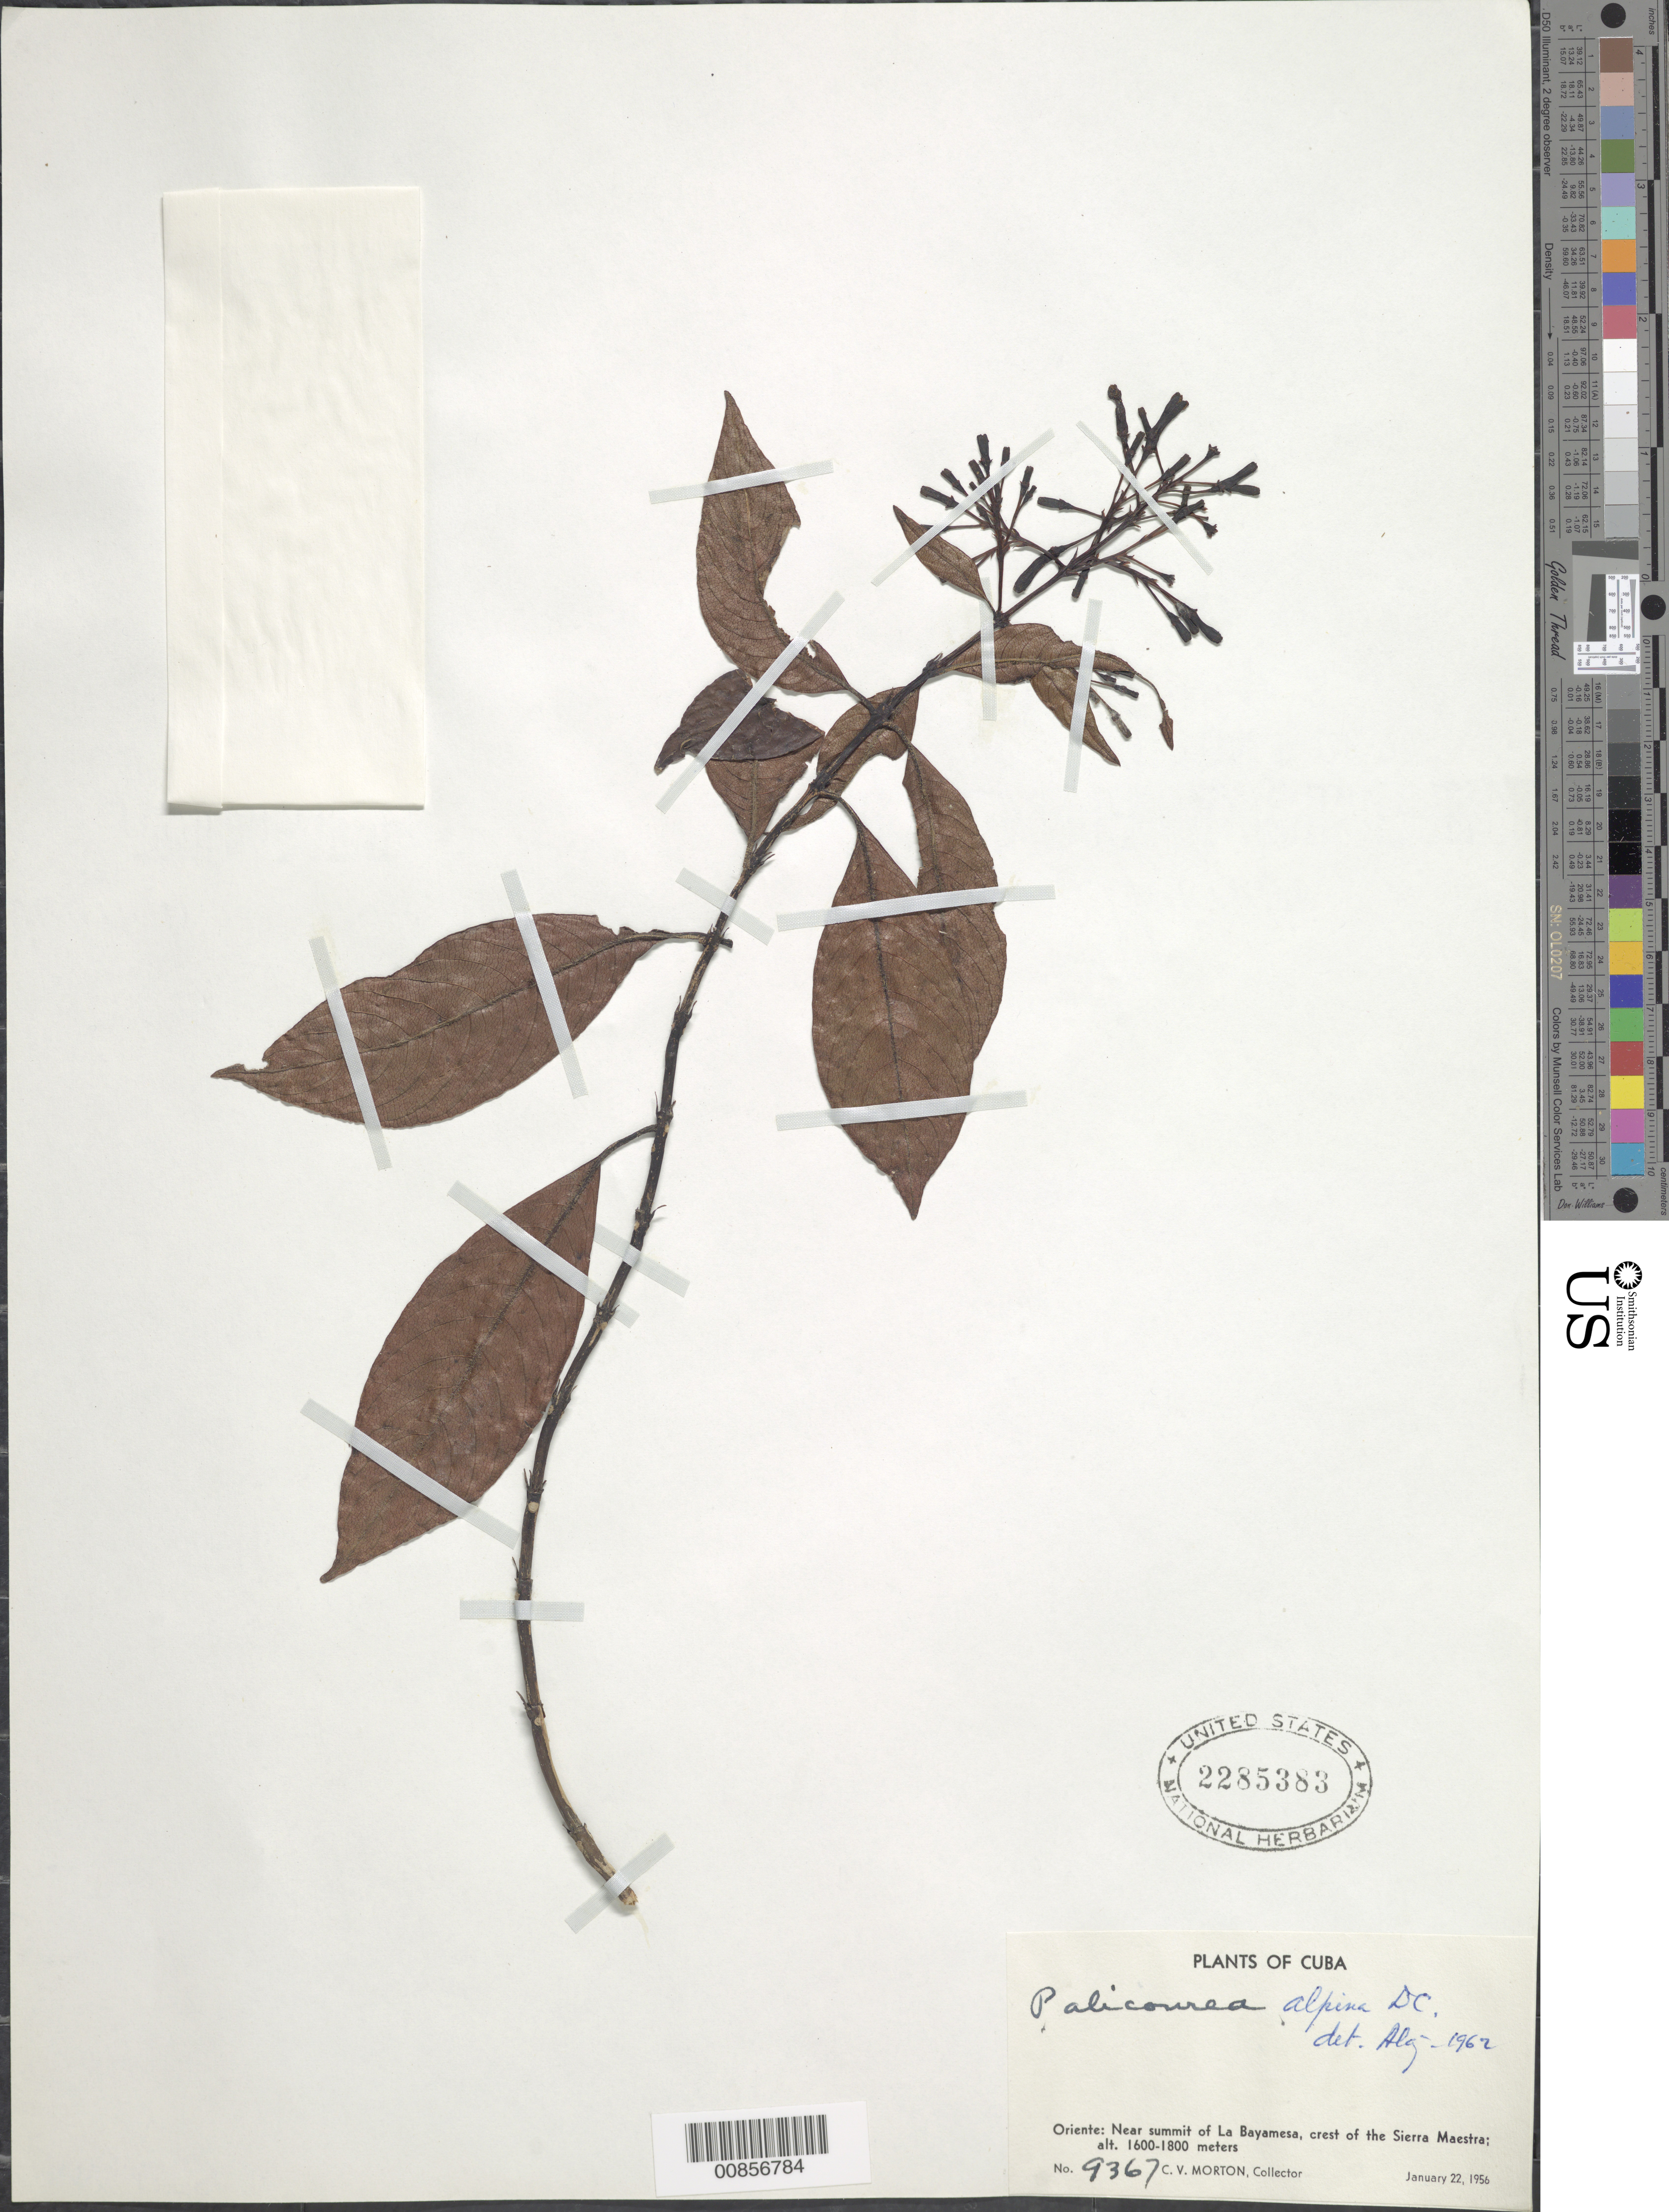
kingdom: Plantae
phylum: Tracheophyta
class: Magnoliopsida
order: Gentianales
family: Rubiaceae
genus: Palicourea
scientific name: Palicourea alpina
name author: (Sw.) DC.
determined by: Liogier, Alain H.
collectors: C. V. Morton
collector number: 9367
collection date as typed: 22 Jan 1956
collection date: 1956-01-22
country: Cuba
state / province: Oriente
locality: Near summit of La Bayamesa, crest of the Sierra Maestra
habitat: Near summit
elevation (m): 1600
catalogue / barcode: US 2285383